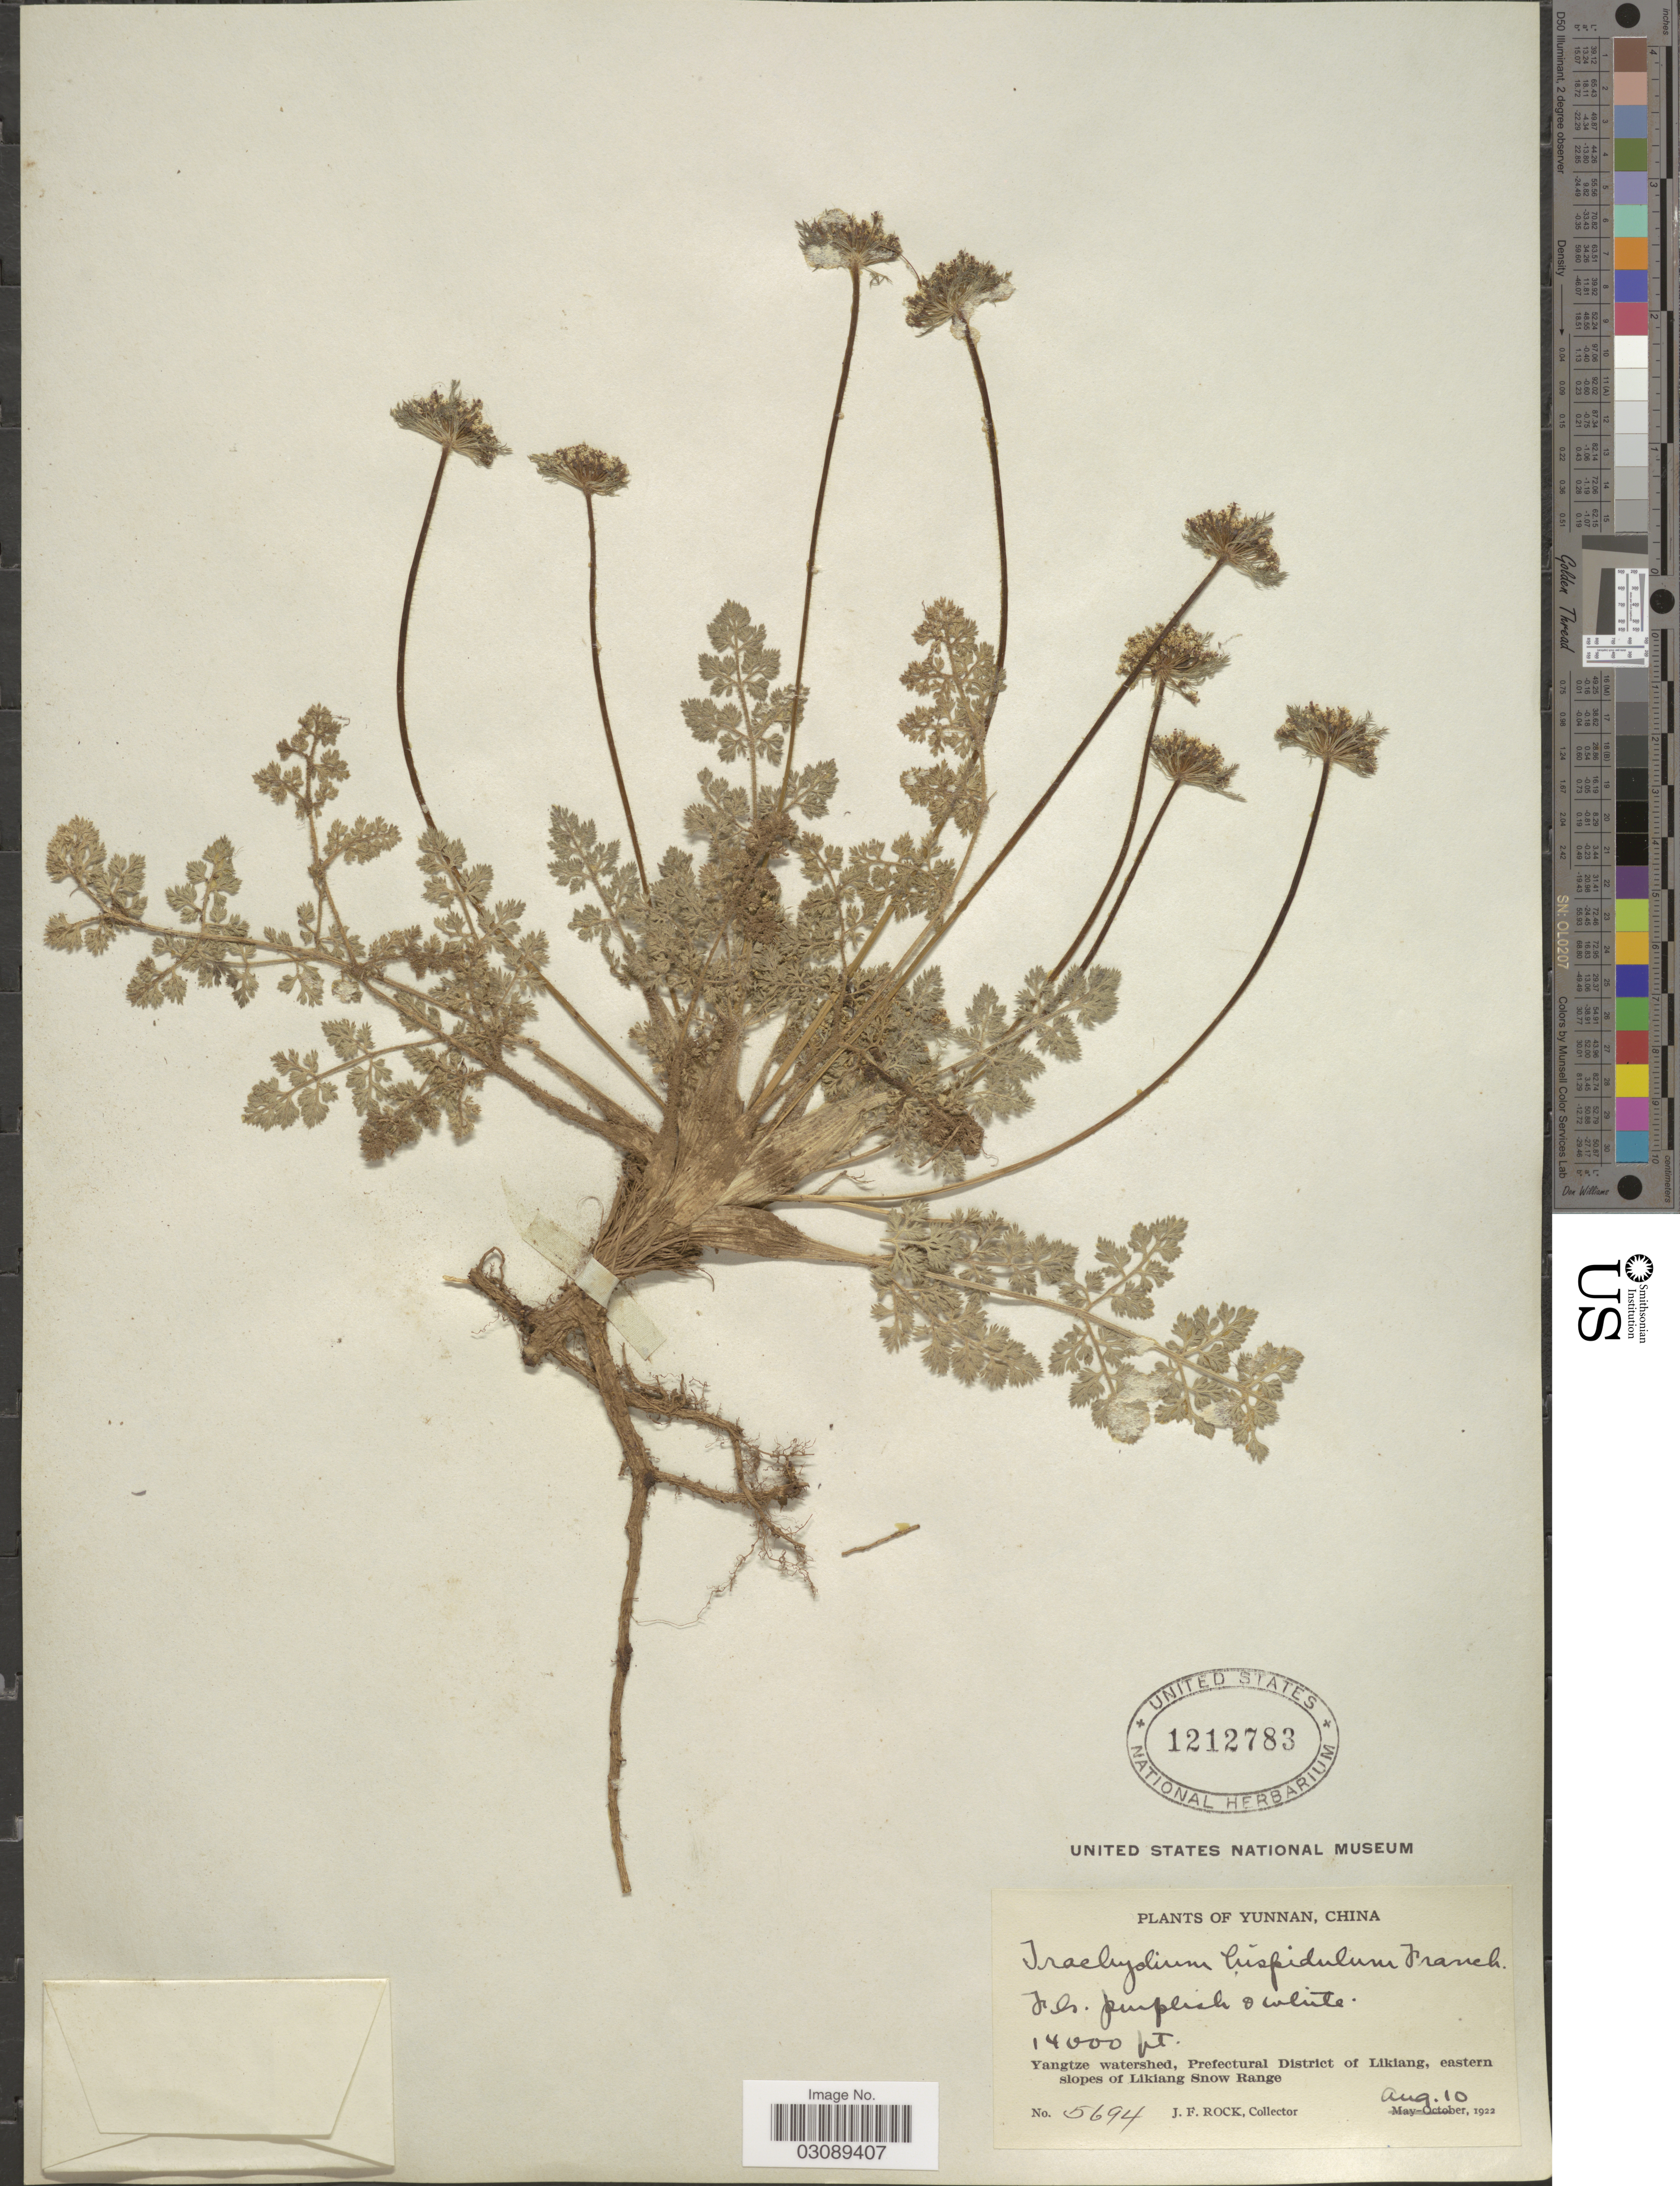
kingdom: Plantae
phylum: Tracheophyta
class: Magnoliopsida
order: Apiales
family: Apiaceae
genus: Ligusticopsis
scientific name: Ligusticopsis hispida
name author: (H. Wolff) Lavrova & Kljuykov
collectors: J. Rock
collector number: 5694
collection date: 1922-08-10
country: China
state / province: Yunnan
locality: Yangtze watershed, Prefectural District of Likiang, eastern slopes of Likiang Snow Range.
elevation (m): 4267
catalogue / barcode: US 1212783